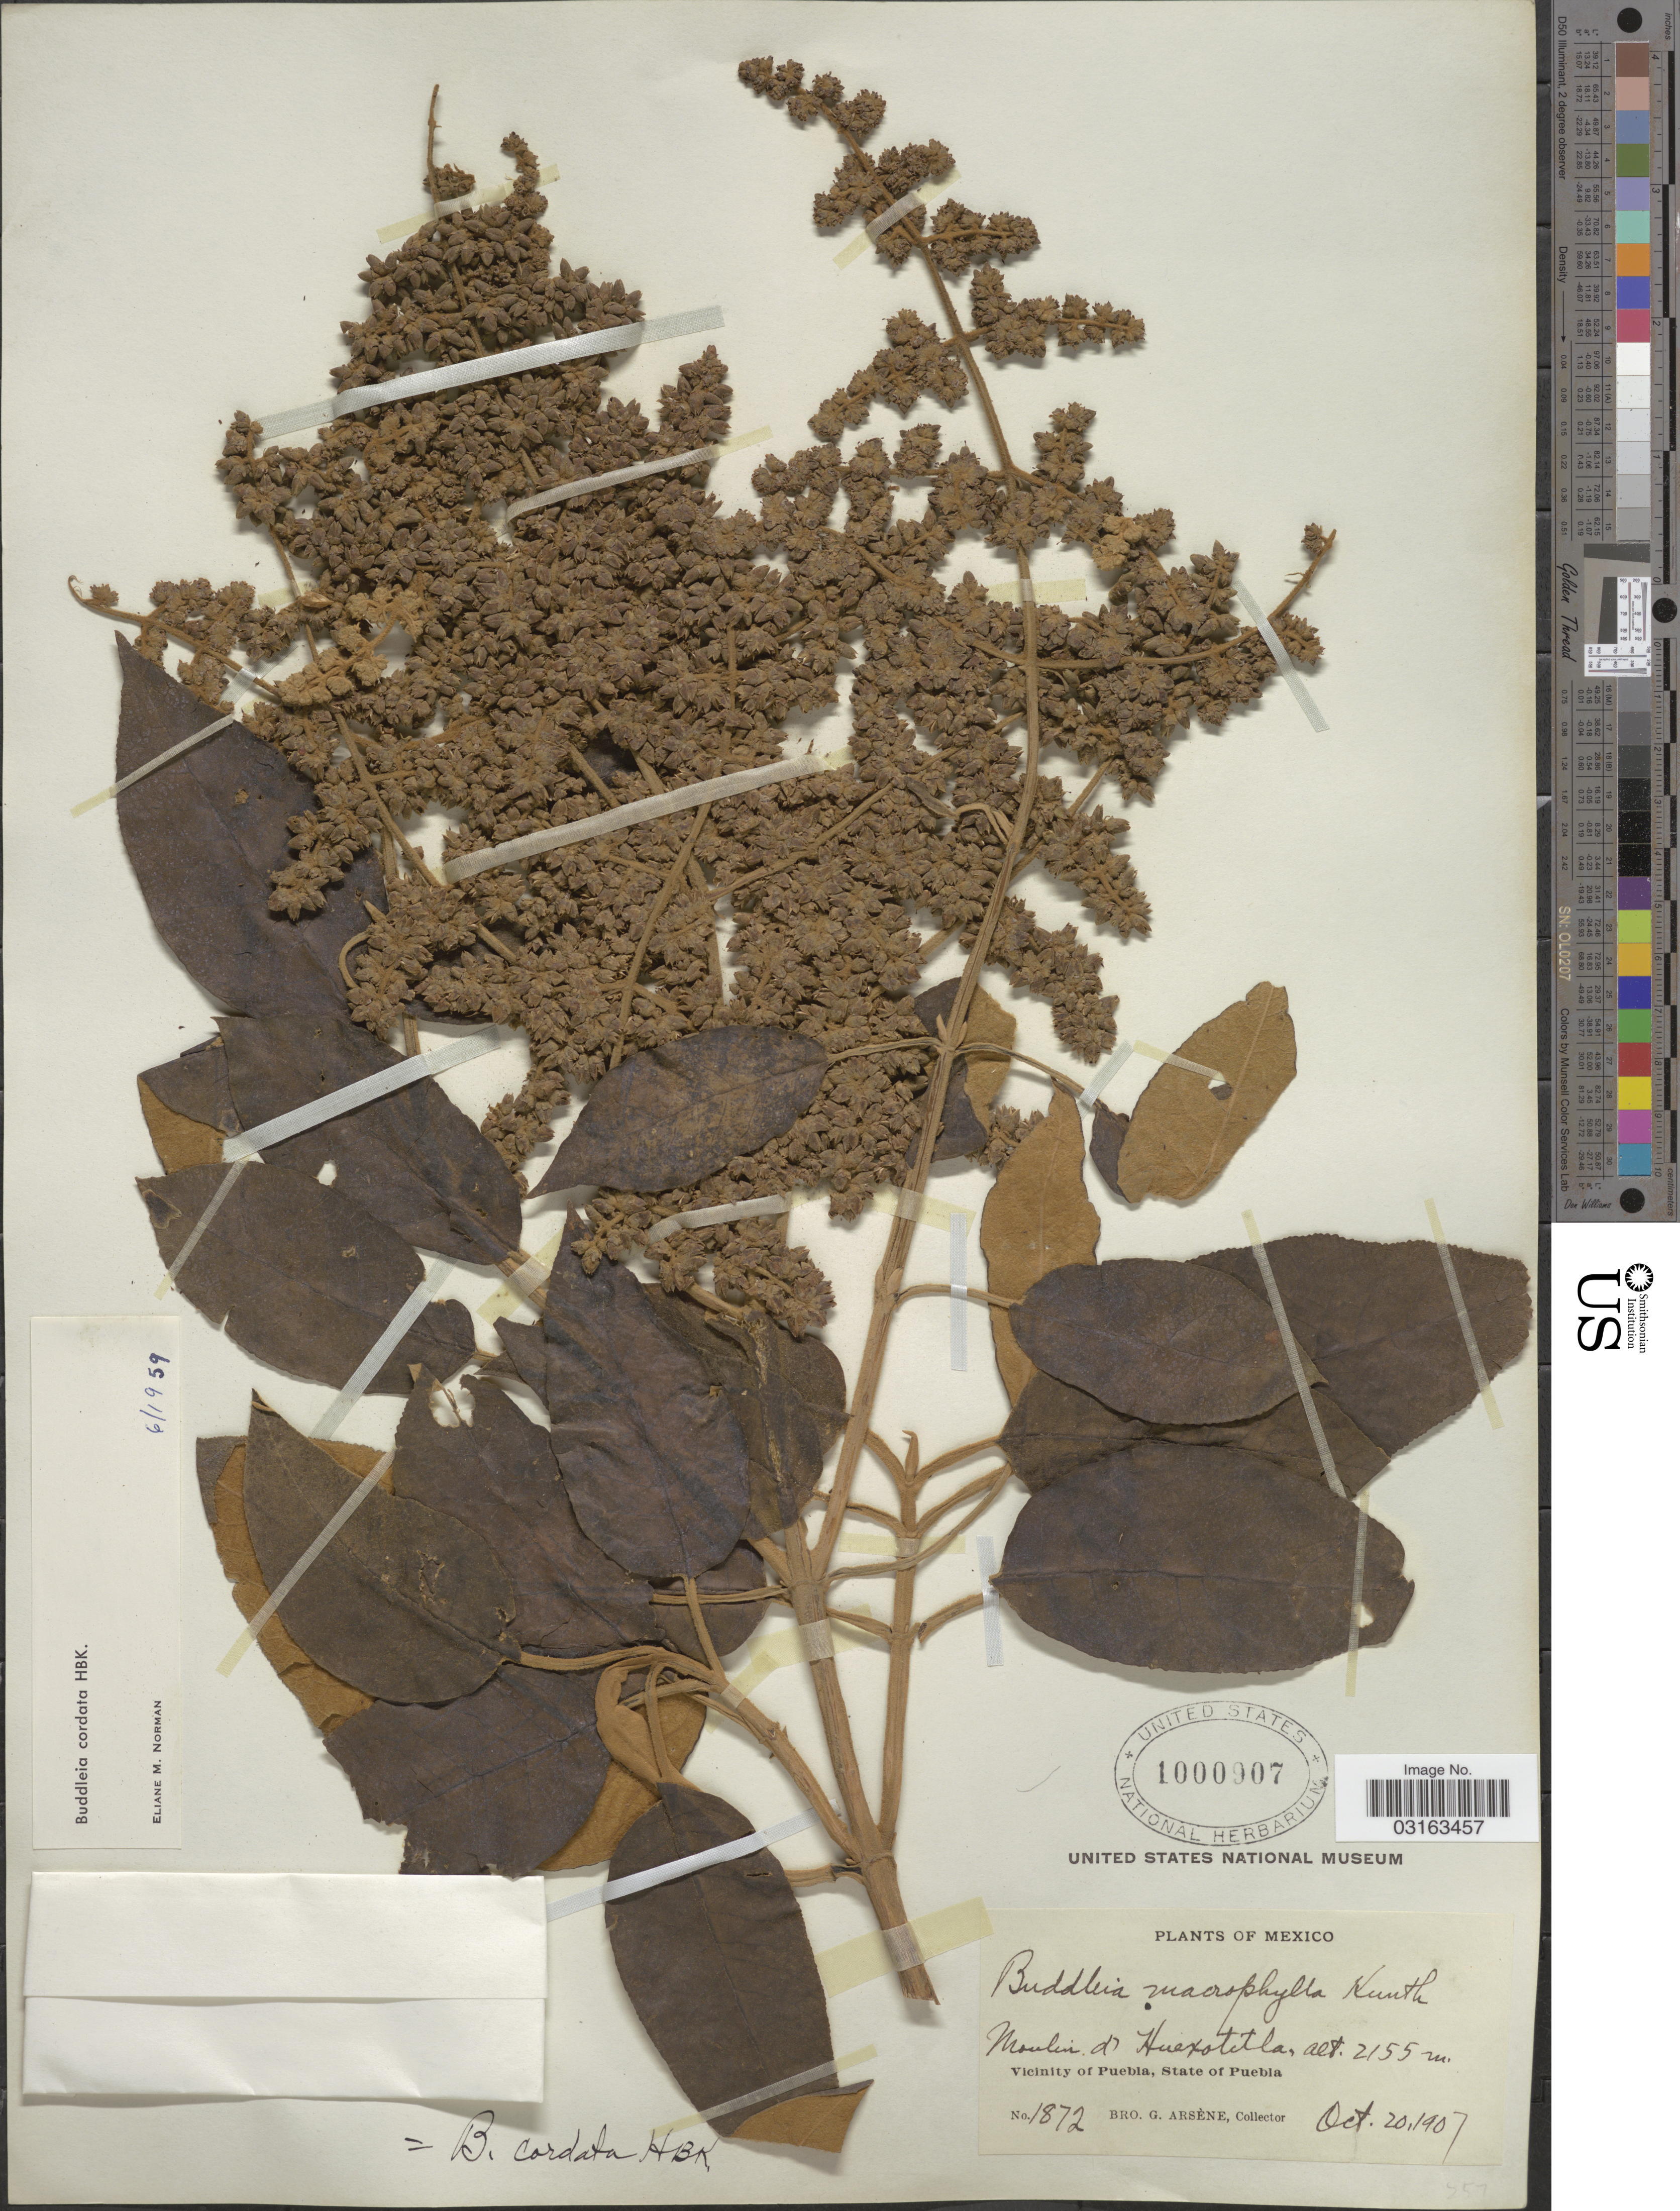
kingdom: Plantae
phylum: Tracheophyta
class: Magnoliopsida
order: Lamiales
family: Scrophulariaceae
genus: Buddleja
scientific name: Buddleja cordata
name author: Kunth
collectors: Bro. G. Arsène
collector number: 1872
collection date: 1907-10-20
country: Mexico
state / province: Puebla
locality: Moulin d'Huexotitla. Vicinity of Puebla.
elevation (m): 2155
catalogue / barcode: US 1000907